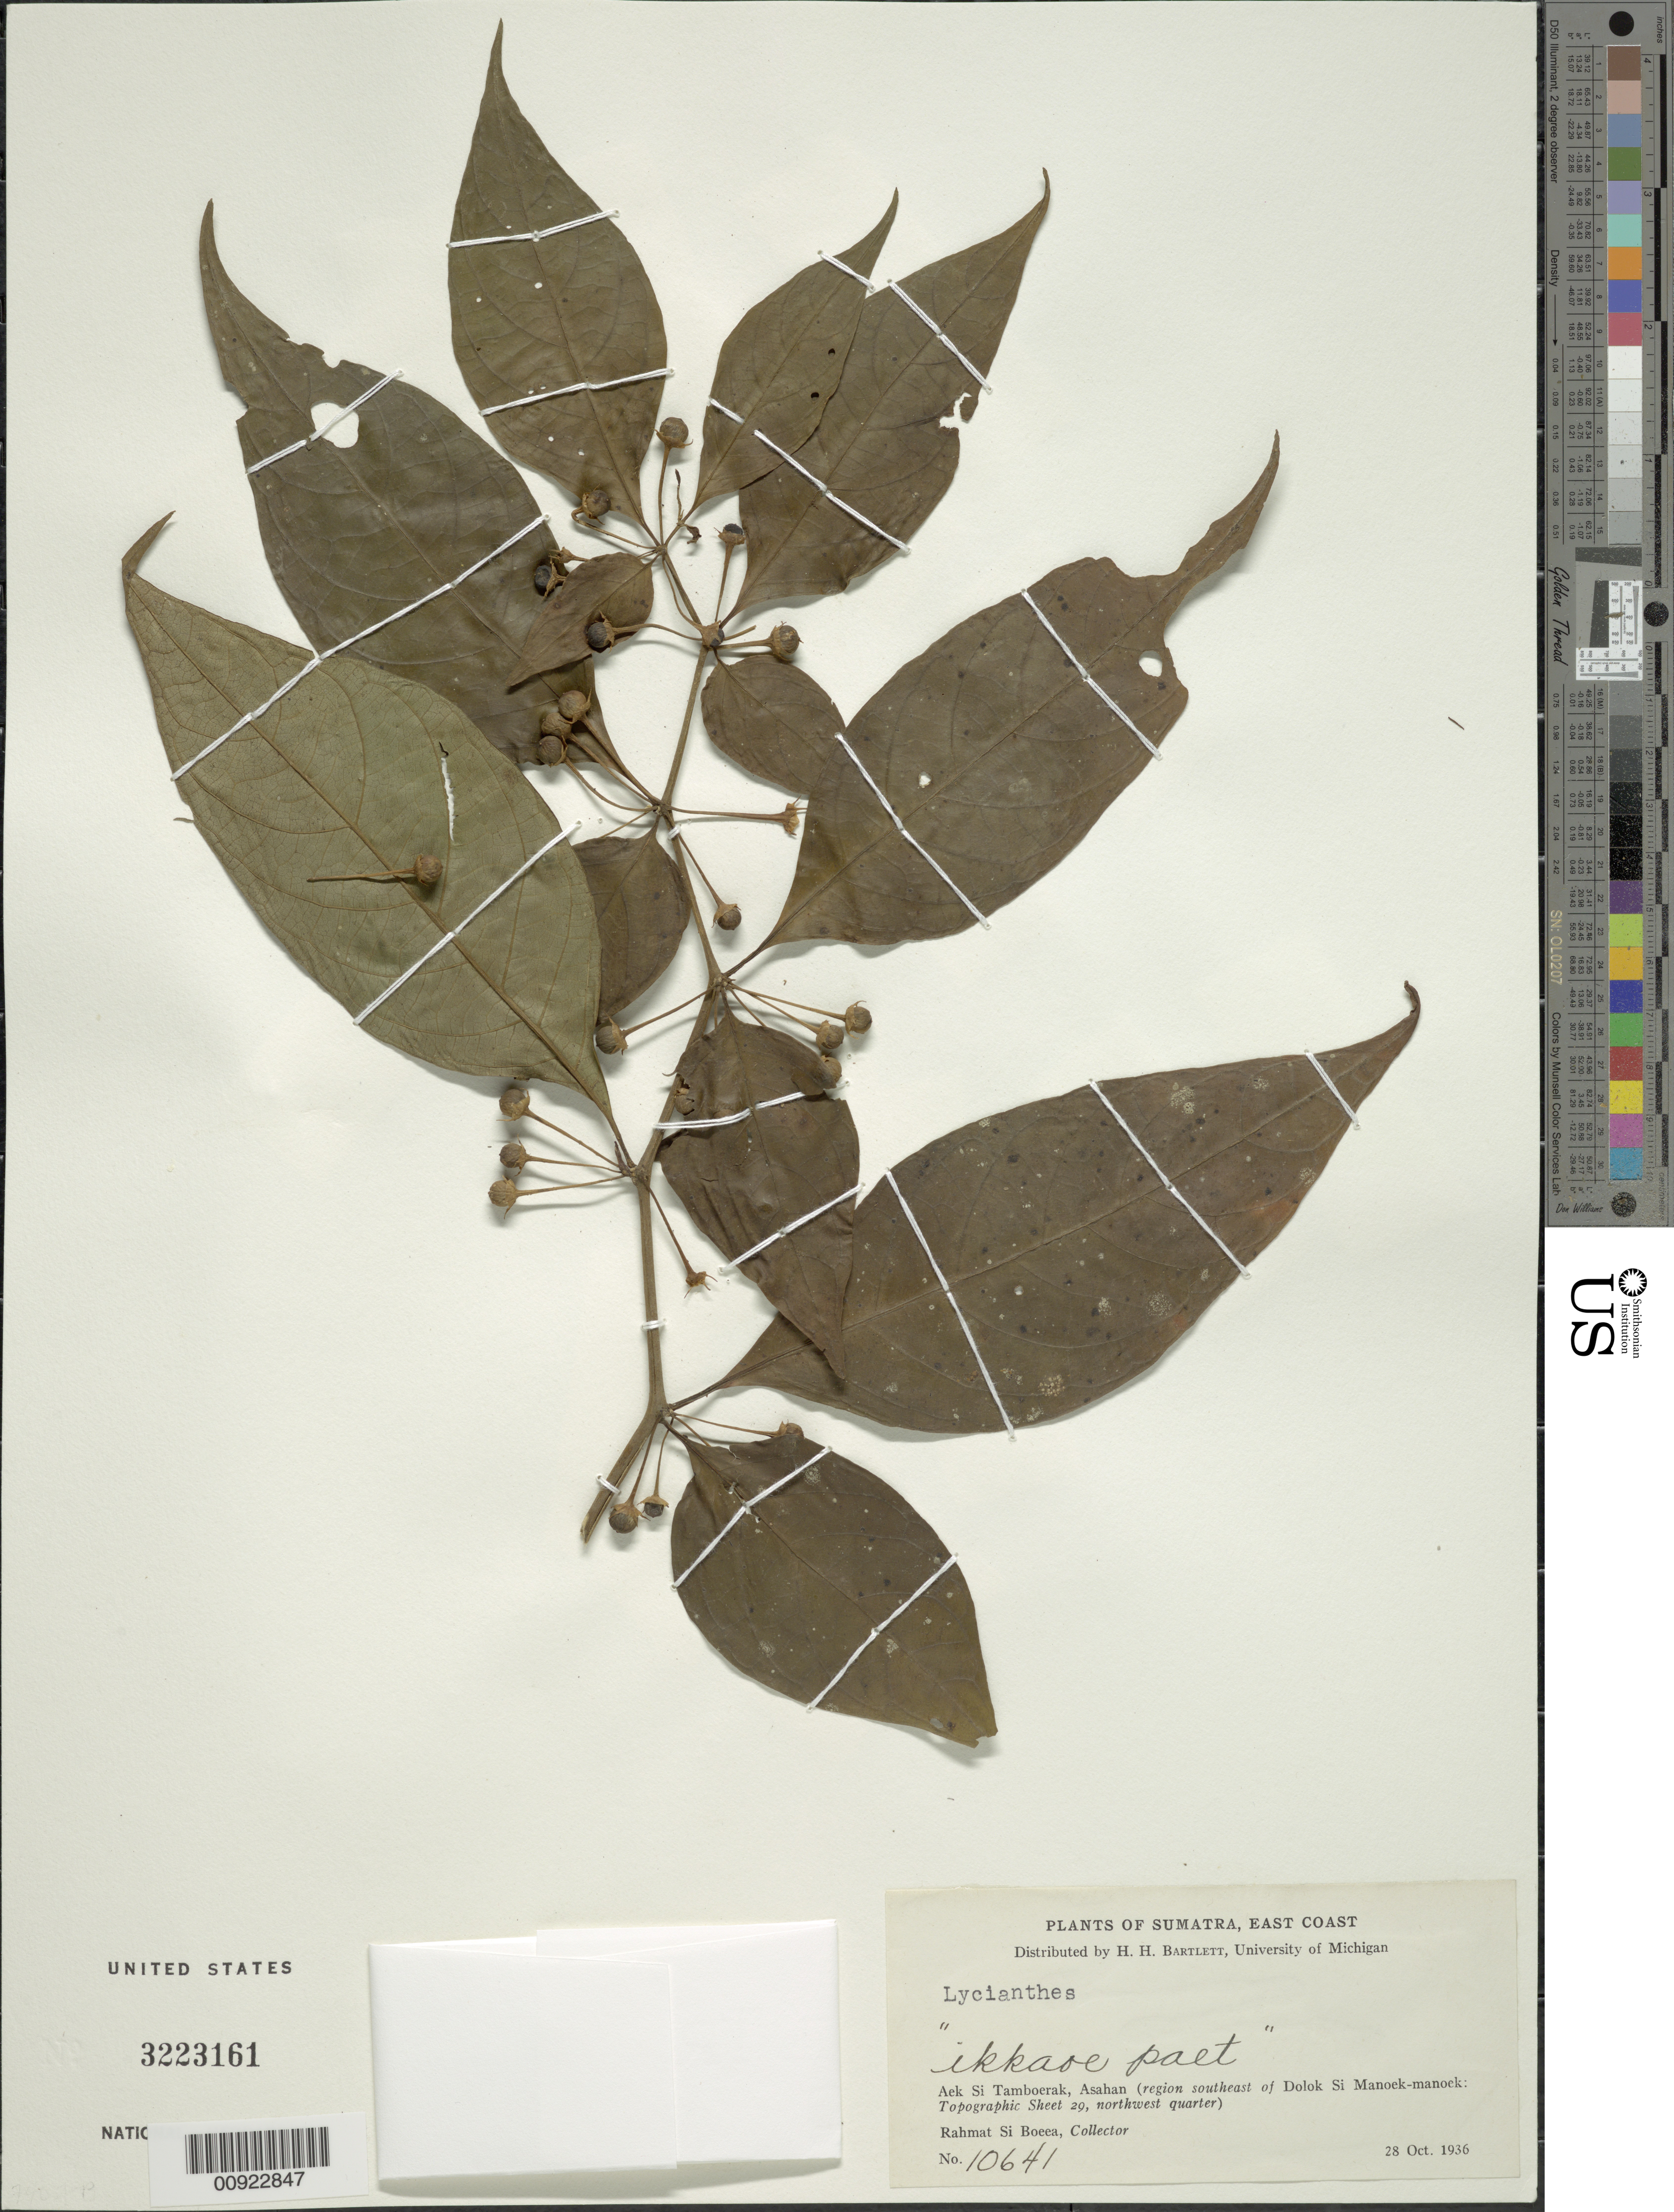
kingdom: Plantae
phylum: Tracheophyta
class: Magnoliopsida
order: Solanales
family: Solanaceae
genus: Lycianthes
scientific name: Lycianthes schizocalyx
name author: (Merr.) Bitter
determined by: Knapp, S. D.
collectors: Rahmat Si Boeea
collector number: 10641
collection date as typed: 28 Oct 1936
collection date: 1936-10-28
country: Indonesia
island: Sumatra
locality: East coast; Aek Si Tamboerak, Asahan (region southeast of Dolok Si Manoek-manoek)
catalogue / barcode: US 3223161